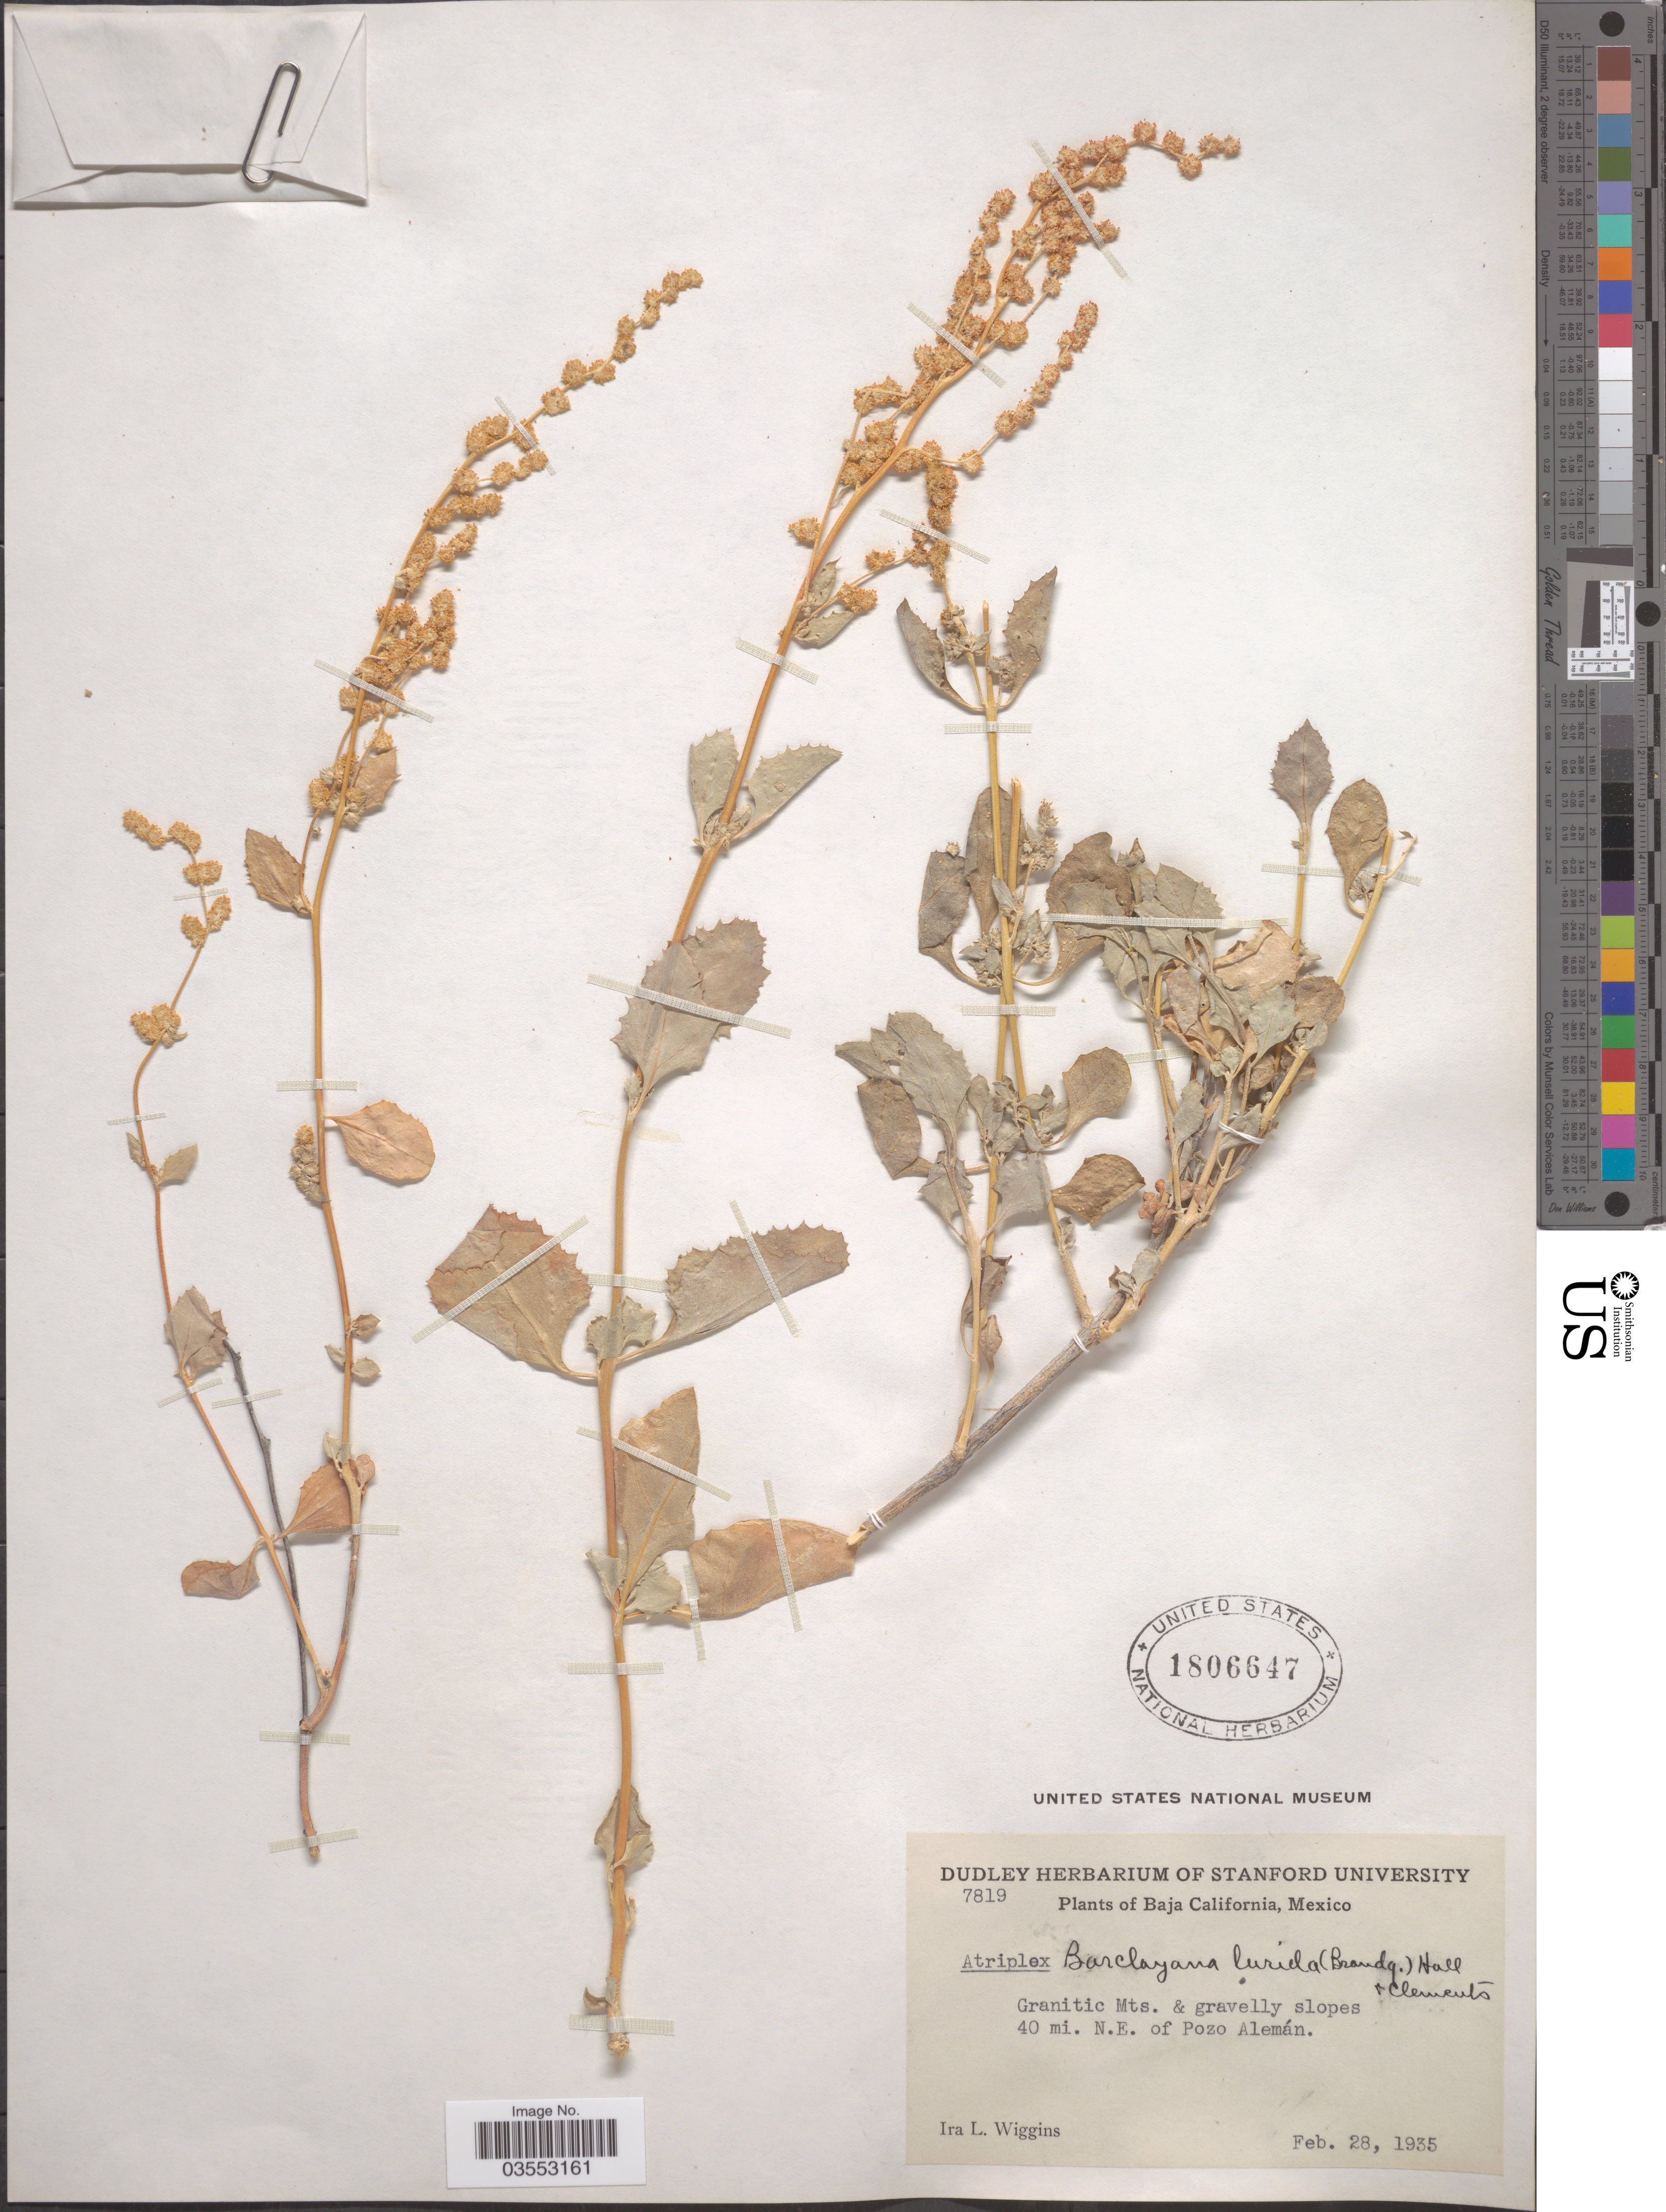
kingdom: Plantae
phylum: Tracheophyta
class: Magnoliopsida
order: Caryophyllales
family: Amaranthaceae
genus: Atriplex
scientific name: Atriplex barclayana subsp. lurida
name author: (Brandegee) H.M. Hall & Clem.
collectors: I. L. Wiggins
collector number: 7819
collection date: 1935-02-28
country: Mexico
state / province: Baja California Norte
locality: Granitic Mts. & gravelly slopes 40 mi. N.E. of Pozo Alemán.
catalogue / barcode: US 1806647